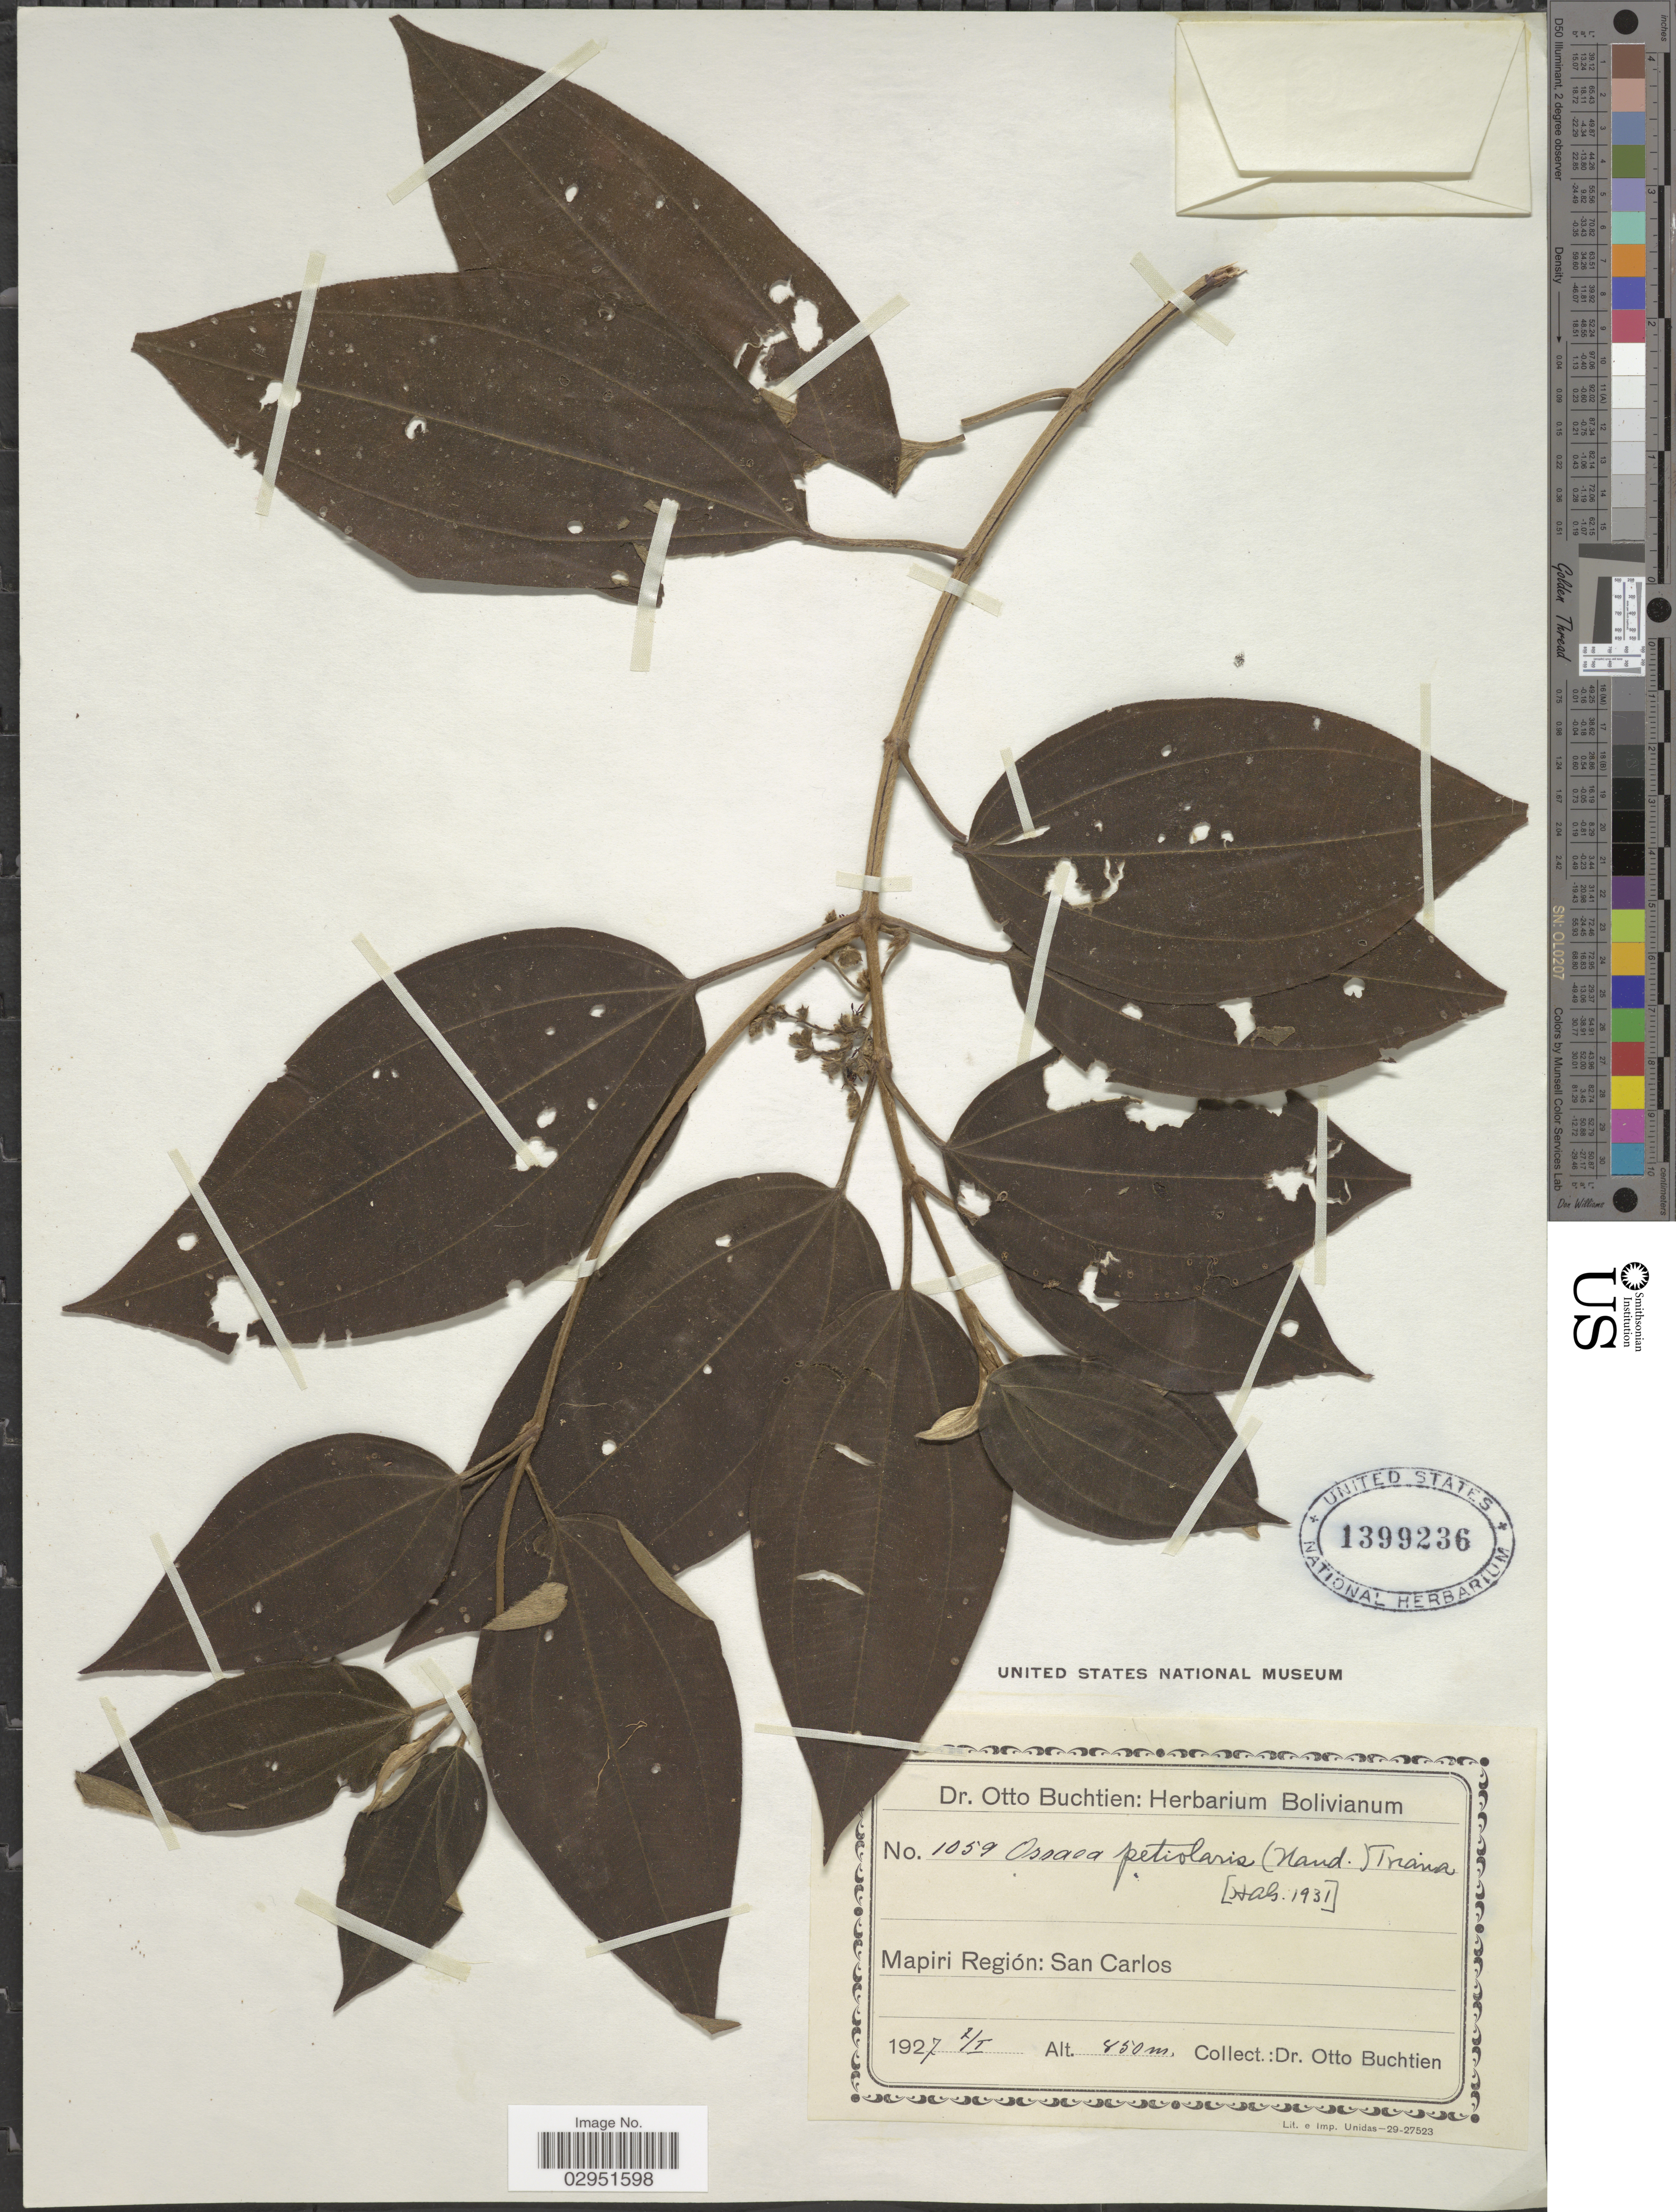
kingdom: Plantae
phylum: Tracheophyta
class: Magnoliopsida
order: Myrtales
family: Melastomataceae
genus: Ossaea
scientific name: Ossaea petiolaris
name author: (Naudin) Triana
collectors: O. Buchtien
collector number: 1059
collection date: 1927-01-07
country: Bolivia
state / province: La Paz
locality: Mapiri Región: San Carlos.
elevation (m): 850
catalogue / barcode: US 1399236